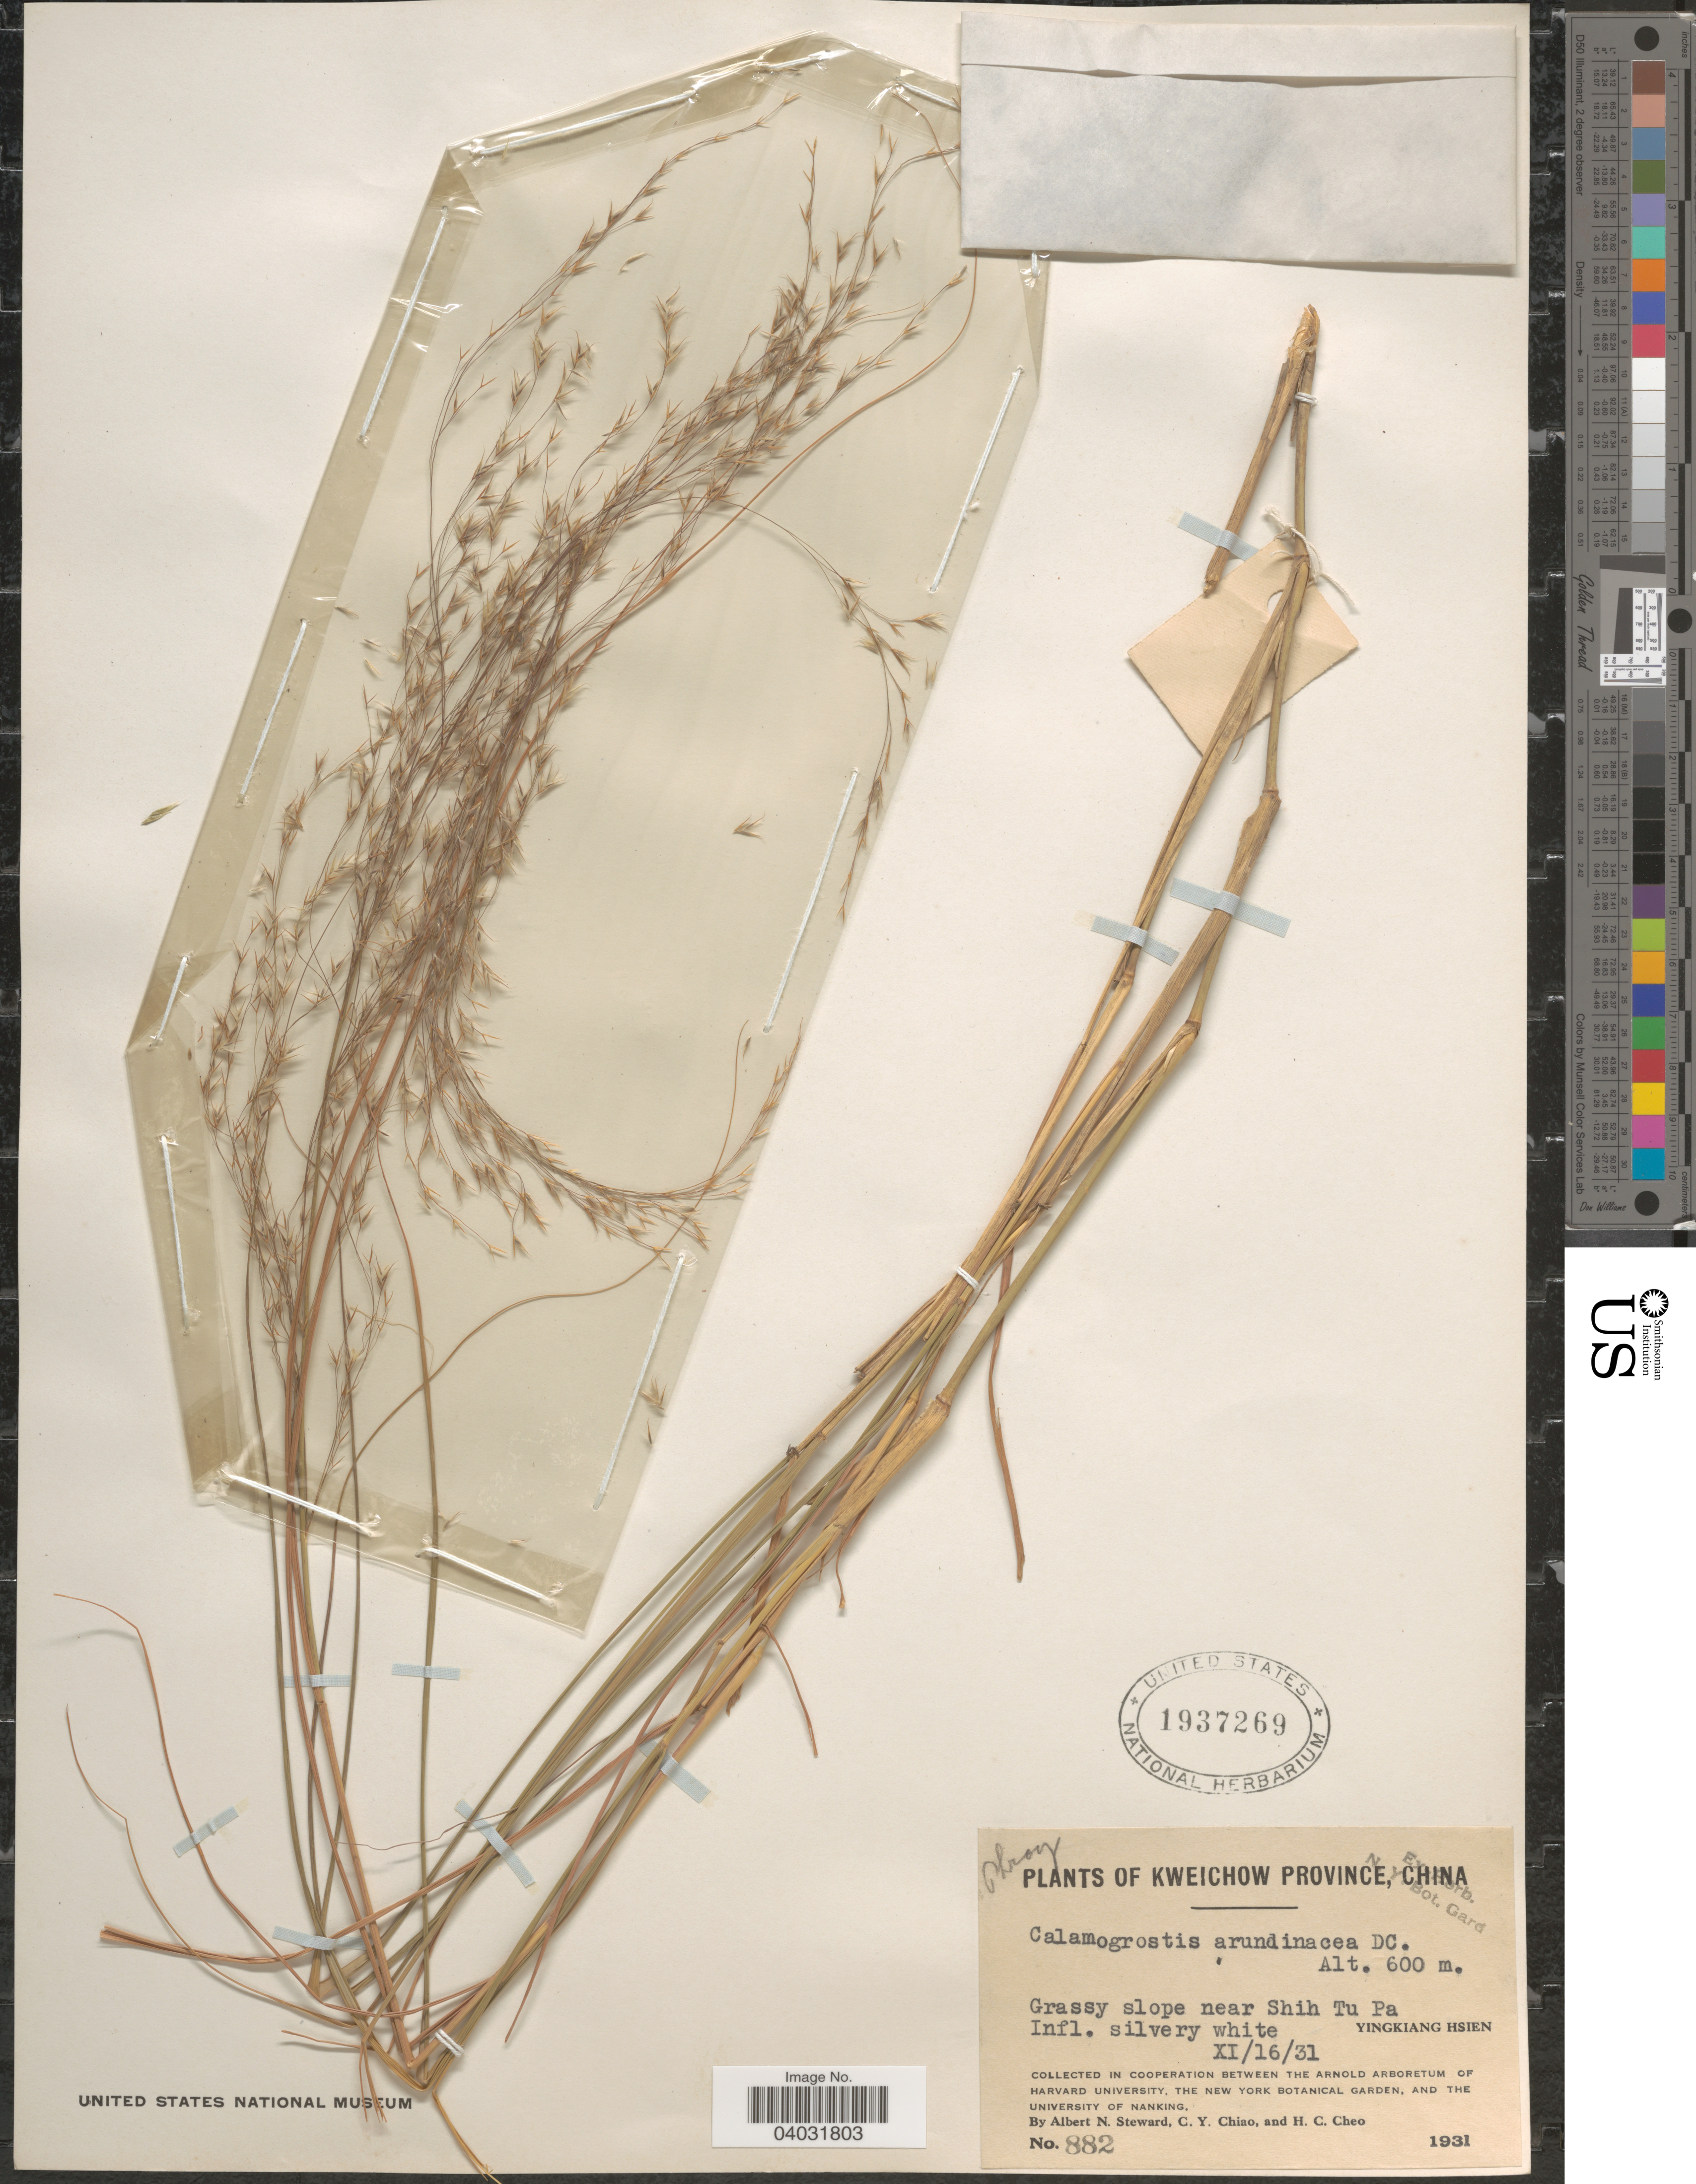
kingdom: Plantae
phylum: Tracheophyta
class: Liliopsida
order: Poales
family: Poaceae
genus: Calamagrostis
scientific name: Calamagrostis arundinacea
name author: (L.) Roth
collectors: A. N. Steward, C. Y. Chiao & H. Cheo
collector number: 882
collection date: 1931-11-16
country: China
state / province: Guizhou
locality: Kweichow Province. Grassy slope near Shih Tu Pa. Yingkiang Hsien.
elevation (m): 600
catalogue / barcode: US 1937269